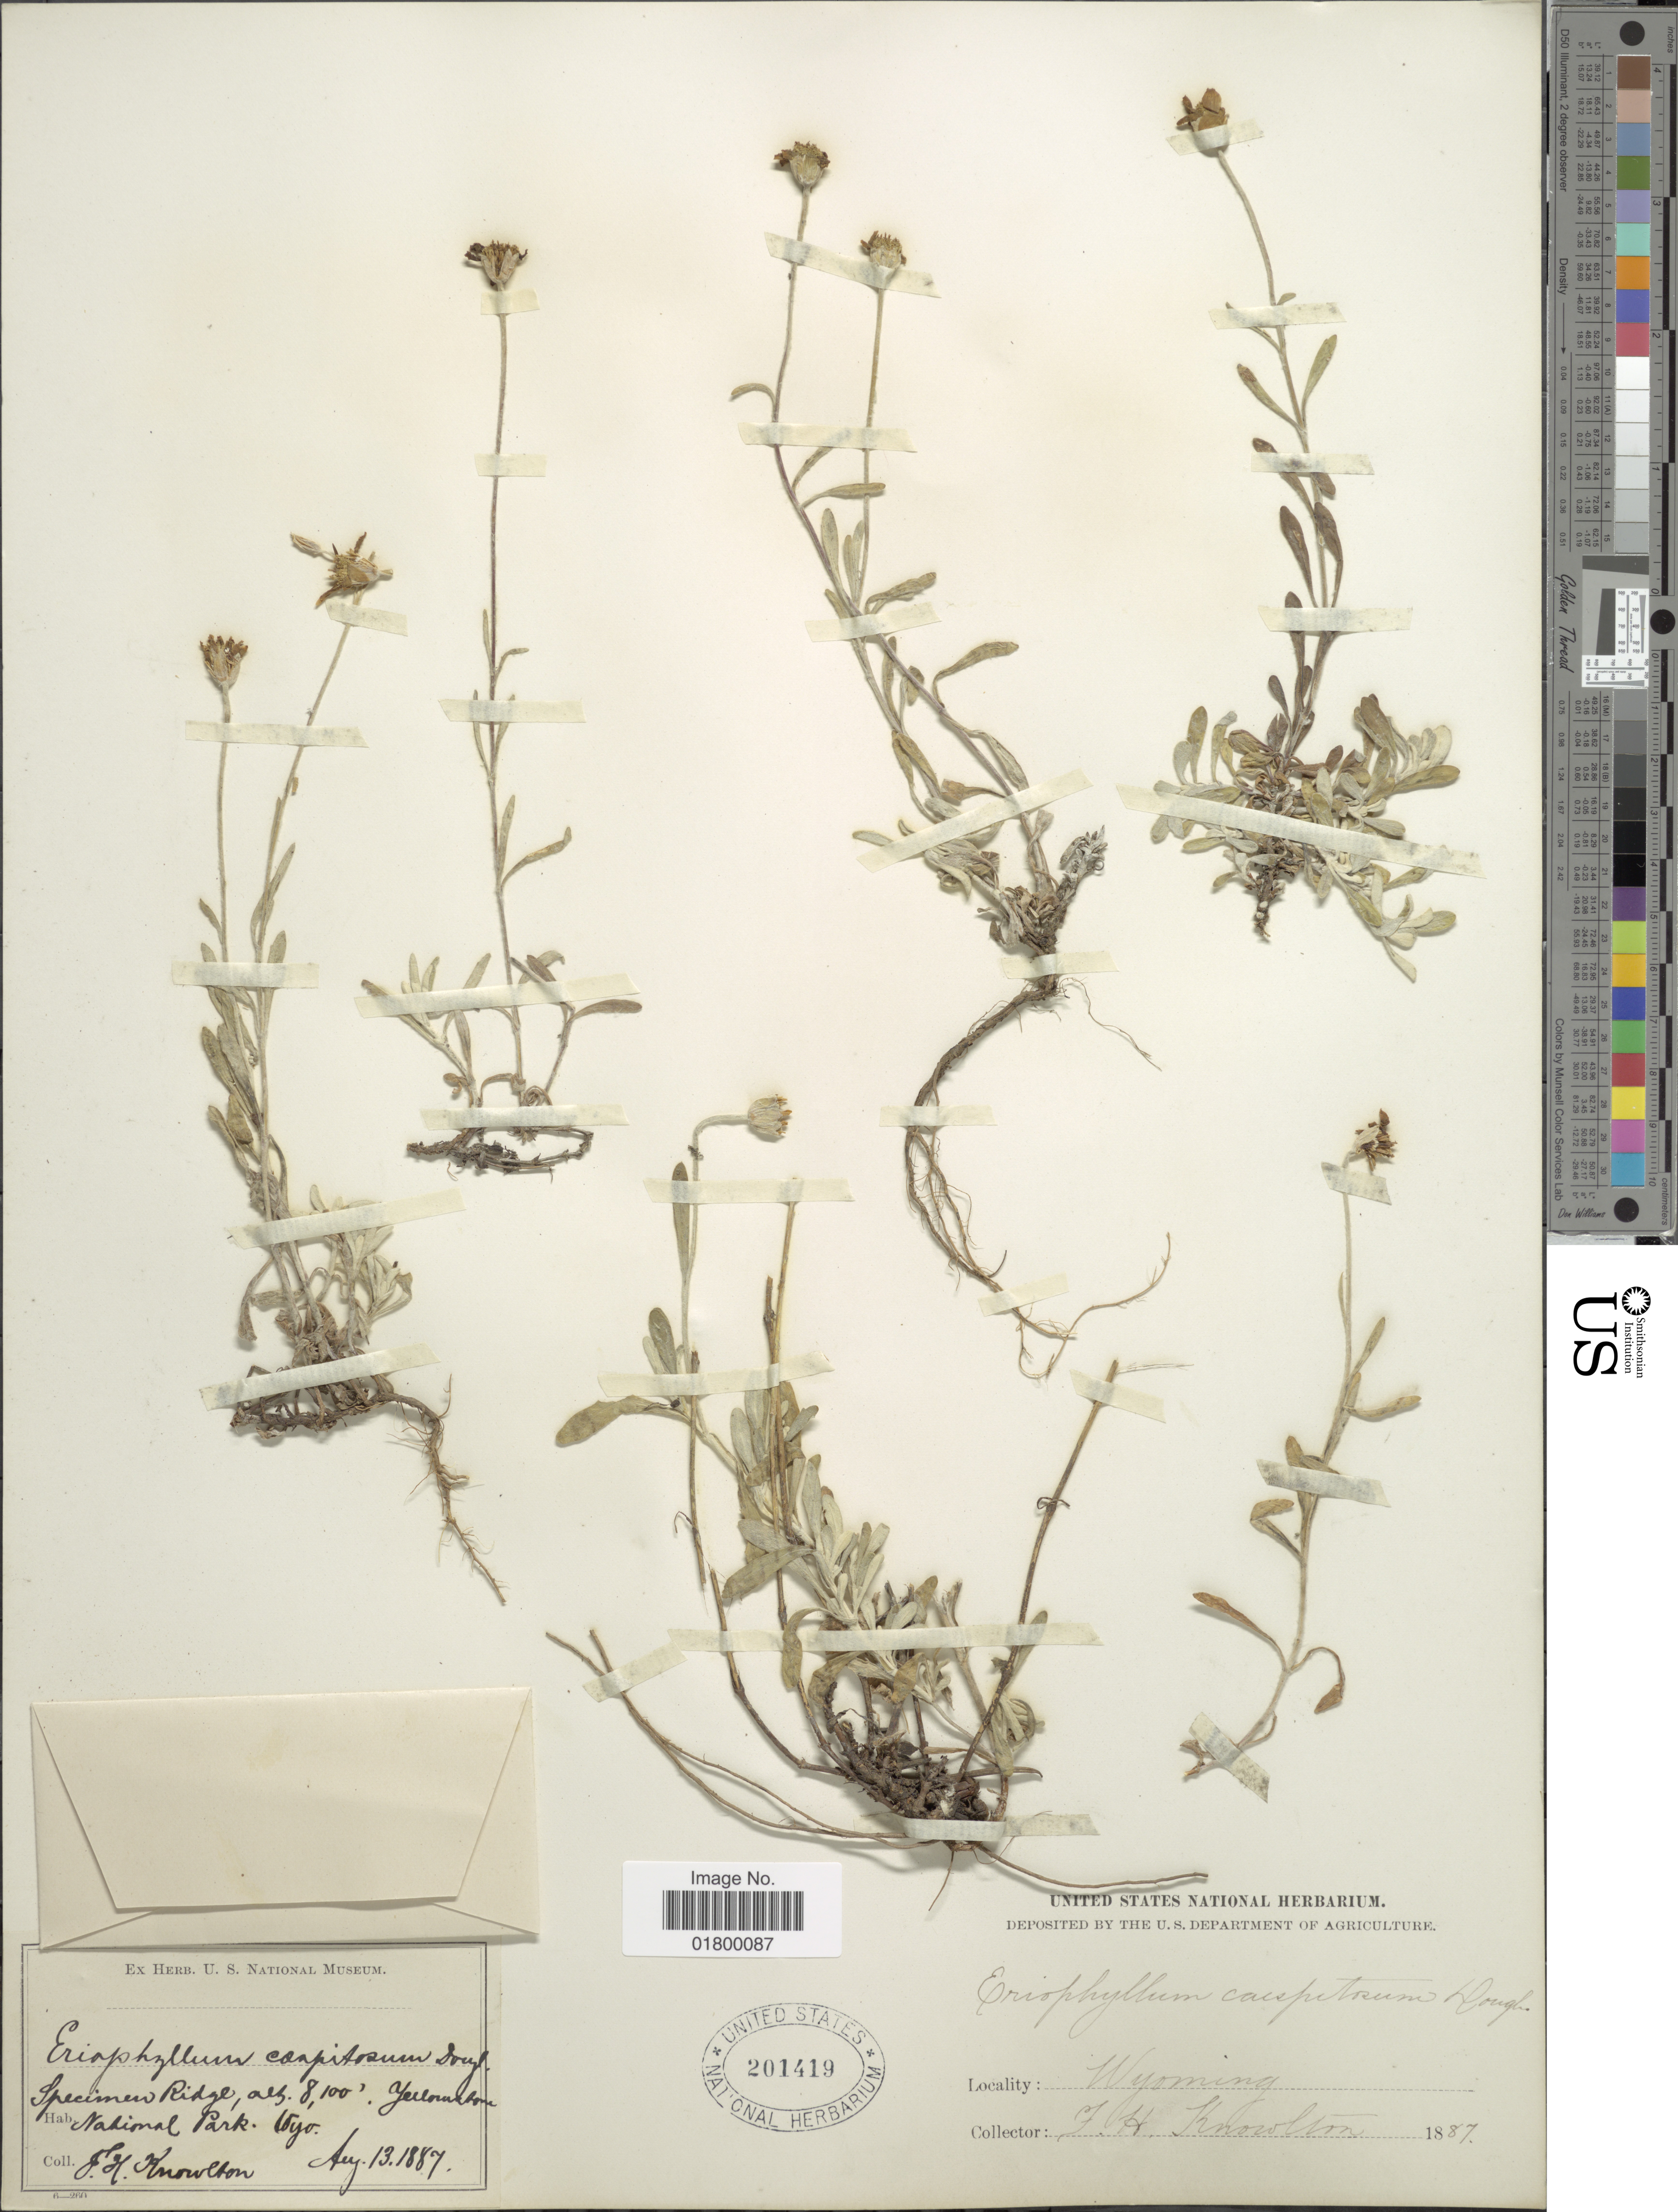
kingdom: Plantae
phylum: Tracheophyta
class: Magnoliopsida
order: Asterales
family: Asteraceae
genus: Eriophyllum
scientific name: Eriophyllum integrifolium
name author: (Hook.) Greene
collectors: F. H. Knowlton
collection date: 1887-08-13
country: United States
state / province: Wyoming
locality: Specimen Ridge, Yellowstone National park, Wyo.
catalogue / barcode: US 201419